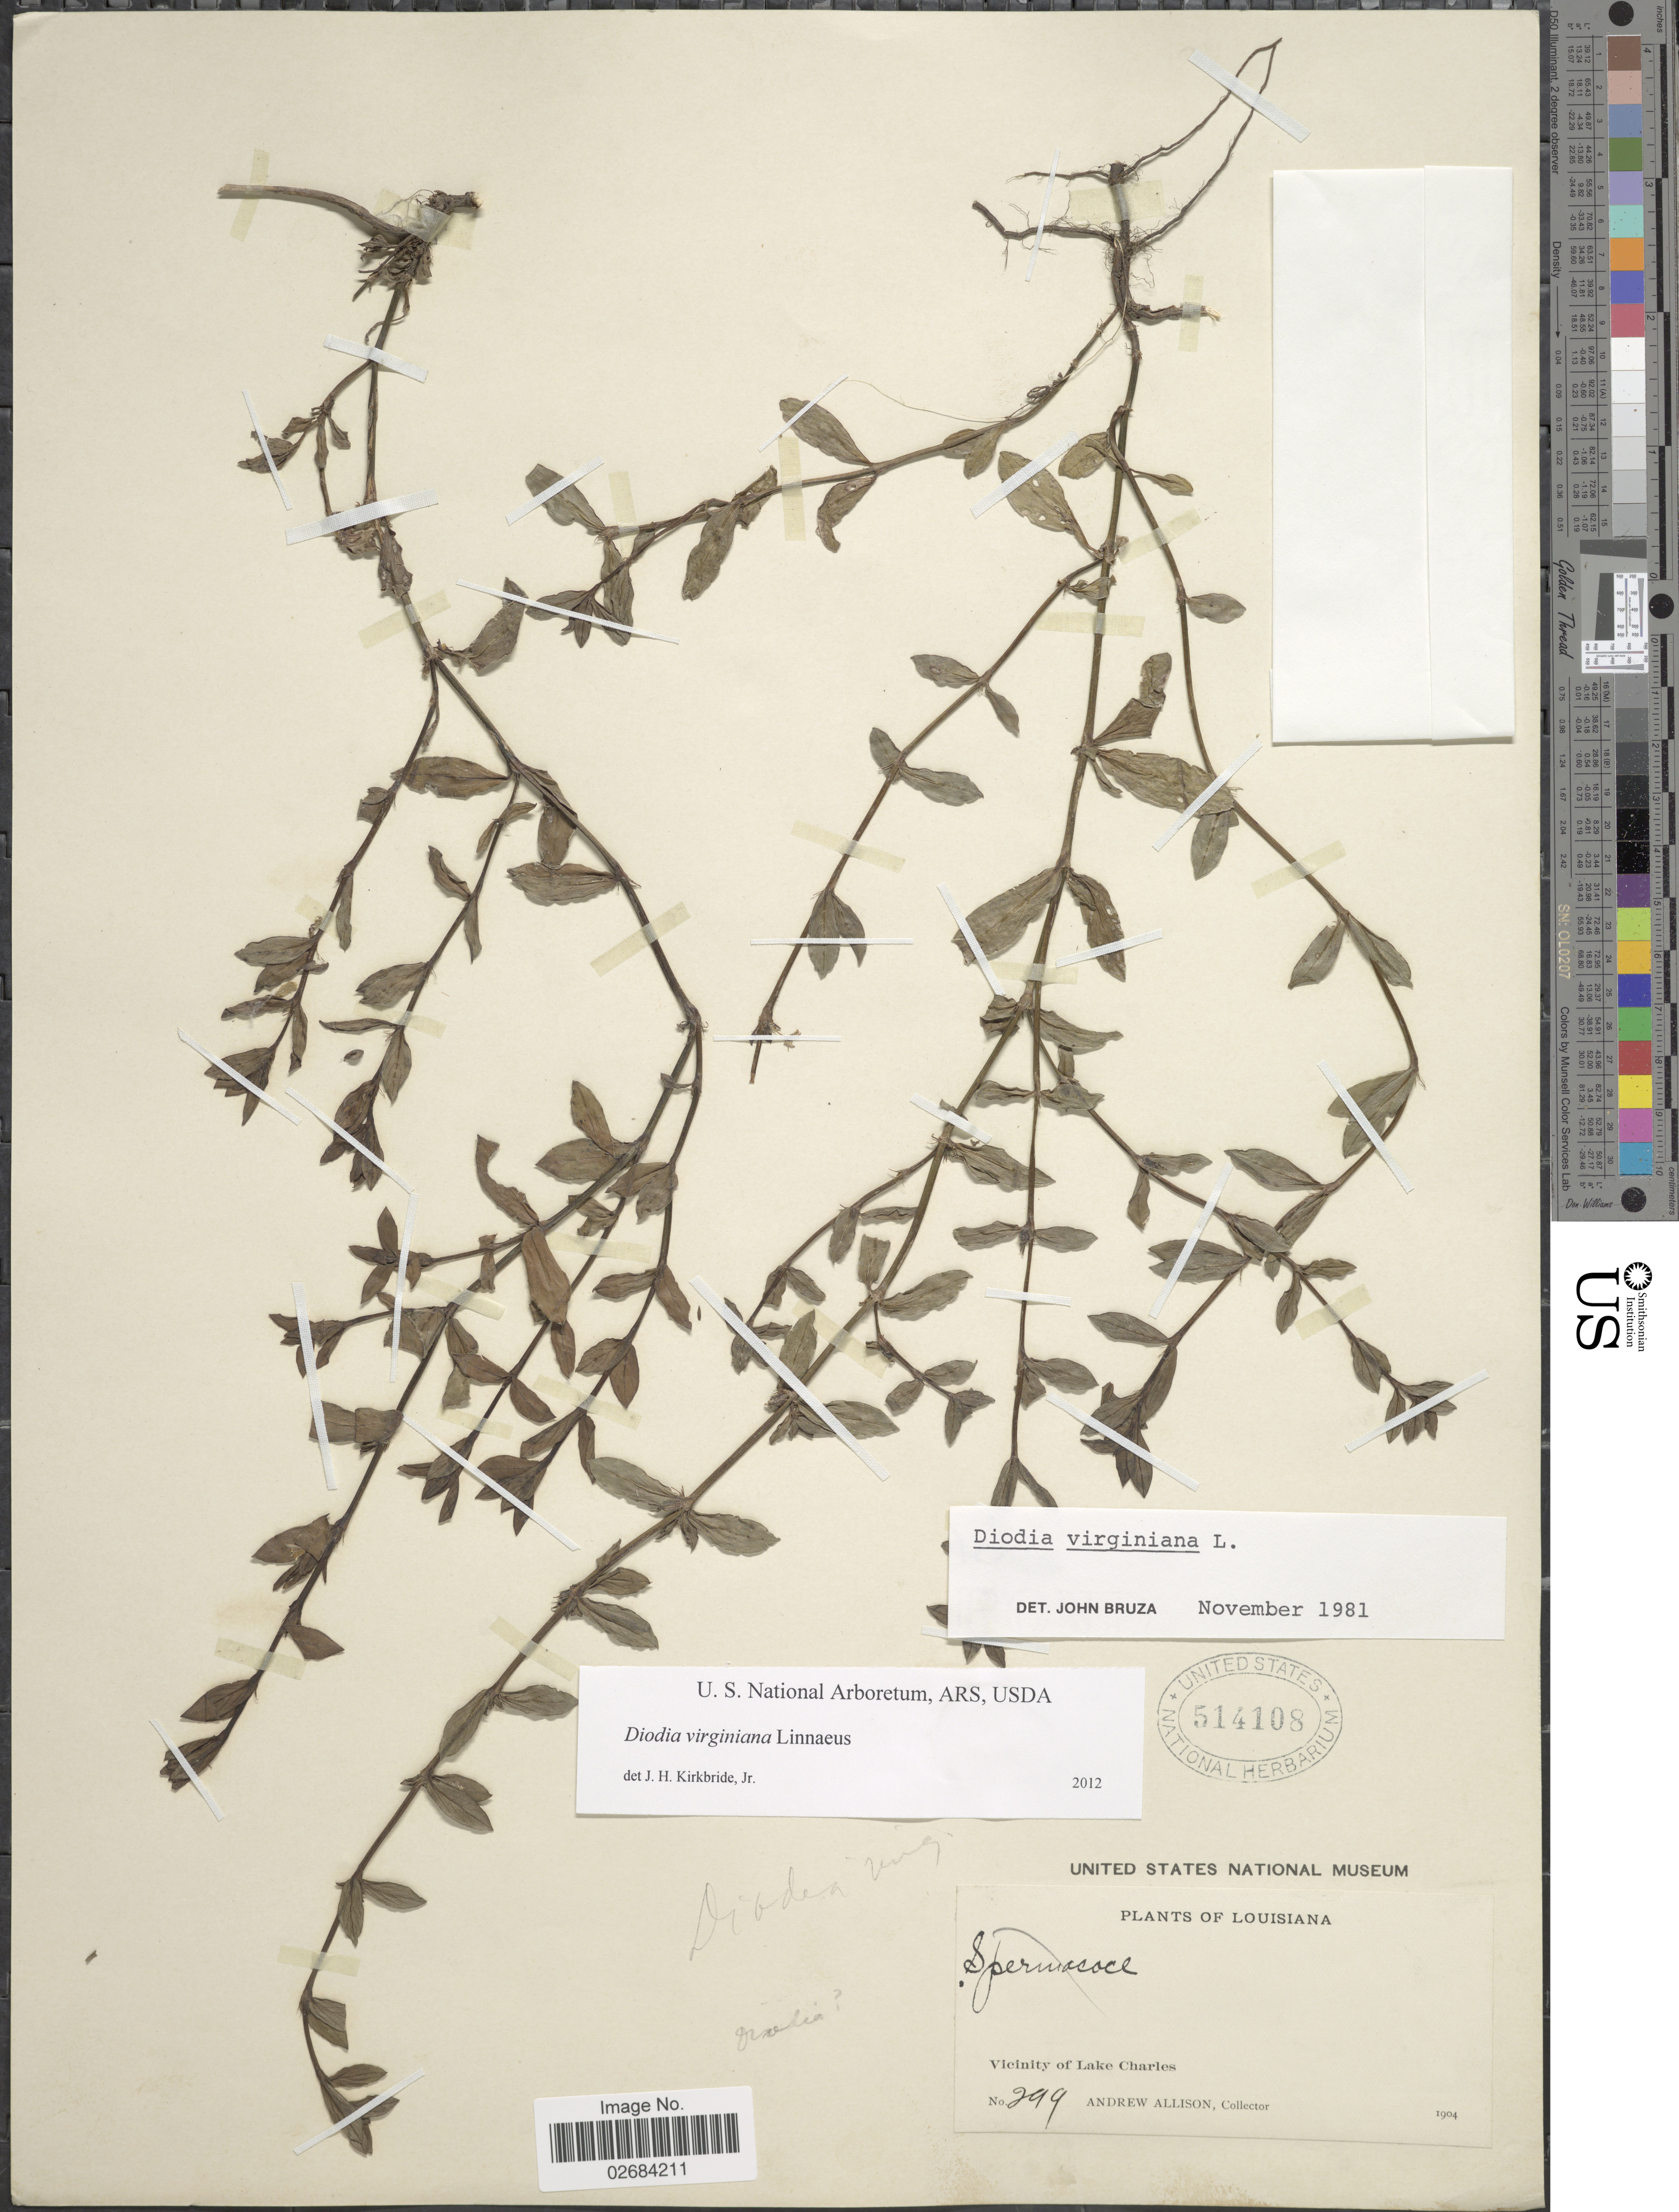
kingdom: Plantae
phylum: Tracheophyta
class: Magnoliopsida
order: Gentianales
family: Rubiaceae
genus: Diodia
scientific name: Diodia virginiana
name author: L.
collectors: A. Allison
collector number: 299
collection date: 1904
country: United States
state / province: Louisiana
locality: Vicinity of Lake Charles.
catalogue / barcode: US 514108